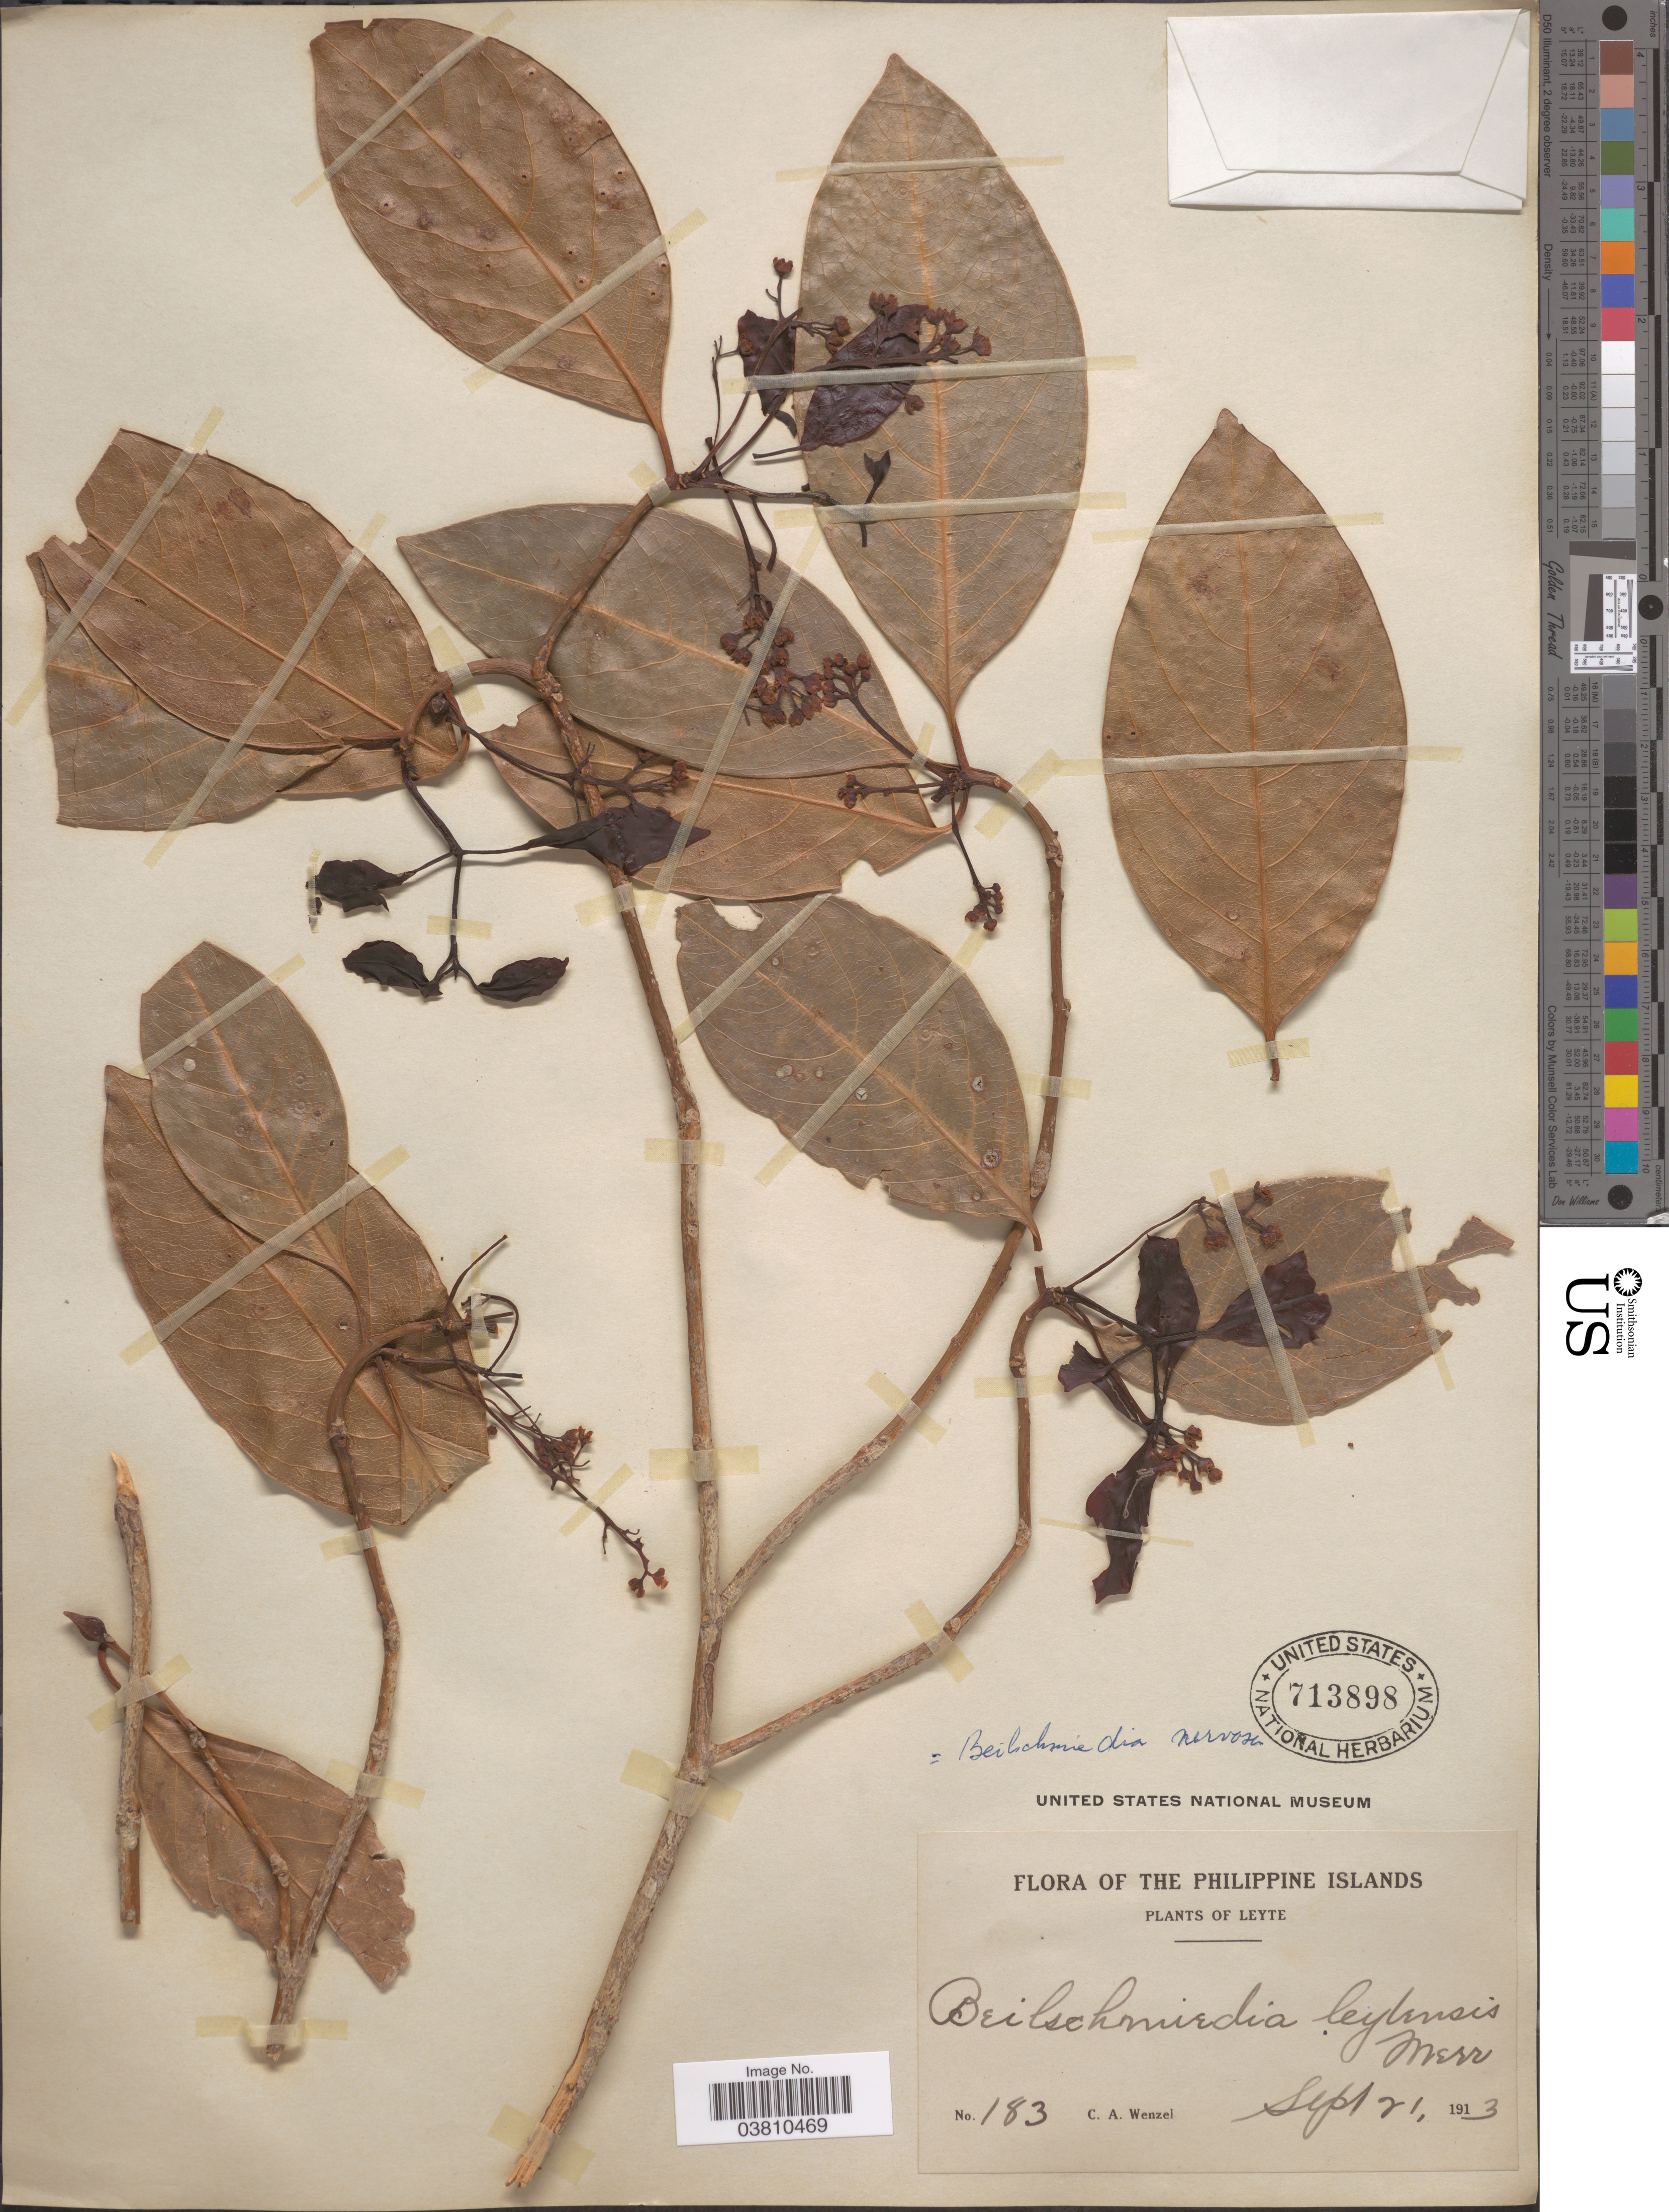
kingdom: Plantae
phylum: Tracheophyta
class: Magnoliopsida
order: Laurales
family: Lauraceae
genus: Beilschmiedia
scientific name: Beilschmiedia nervosa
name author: (Elmer) Merr.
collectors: C. Wenzel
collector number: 183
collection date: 1913-09-21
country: Philippines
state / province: Eastern Visayas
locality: Philippine Islands. Leyte.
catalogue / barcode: US 713898